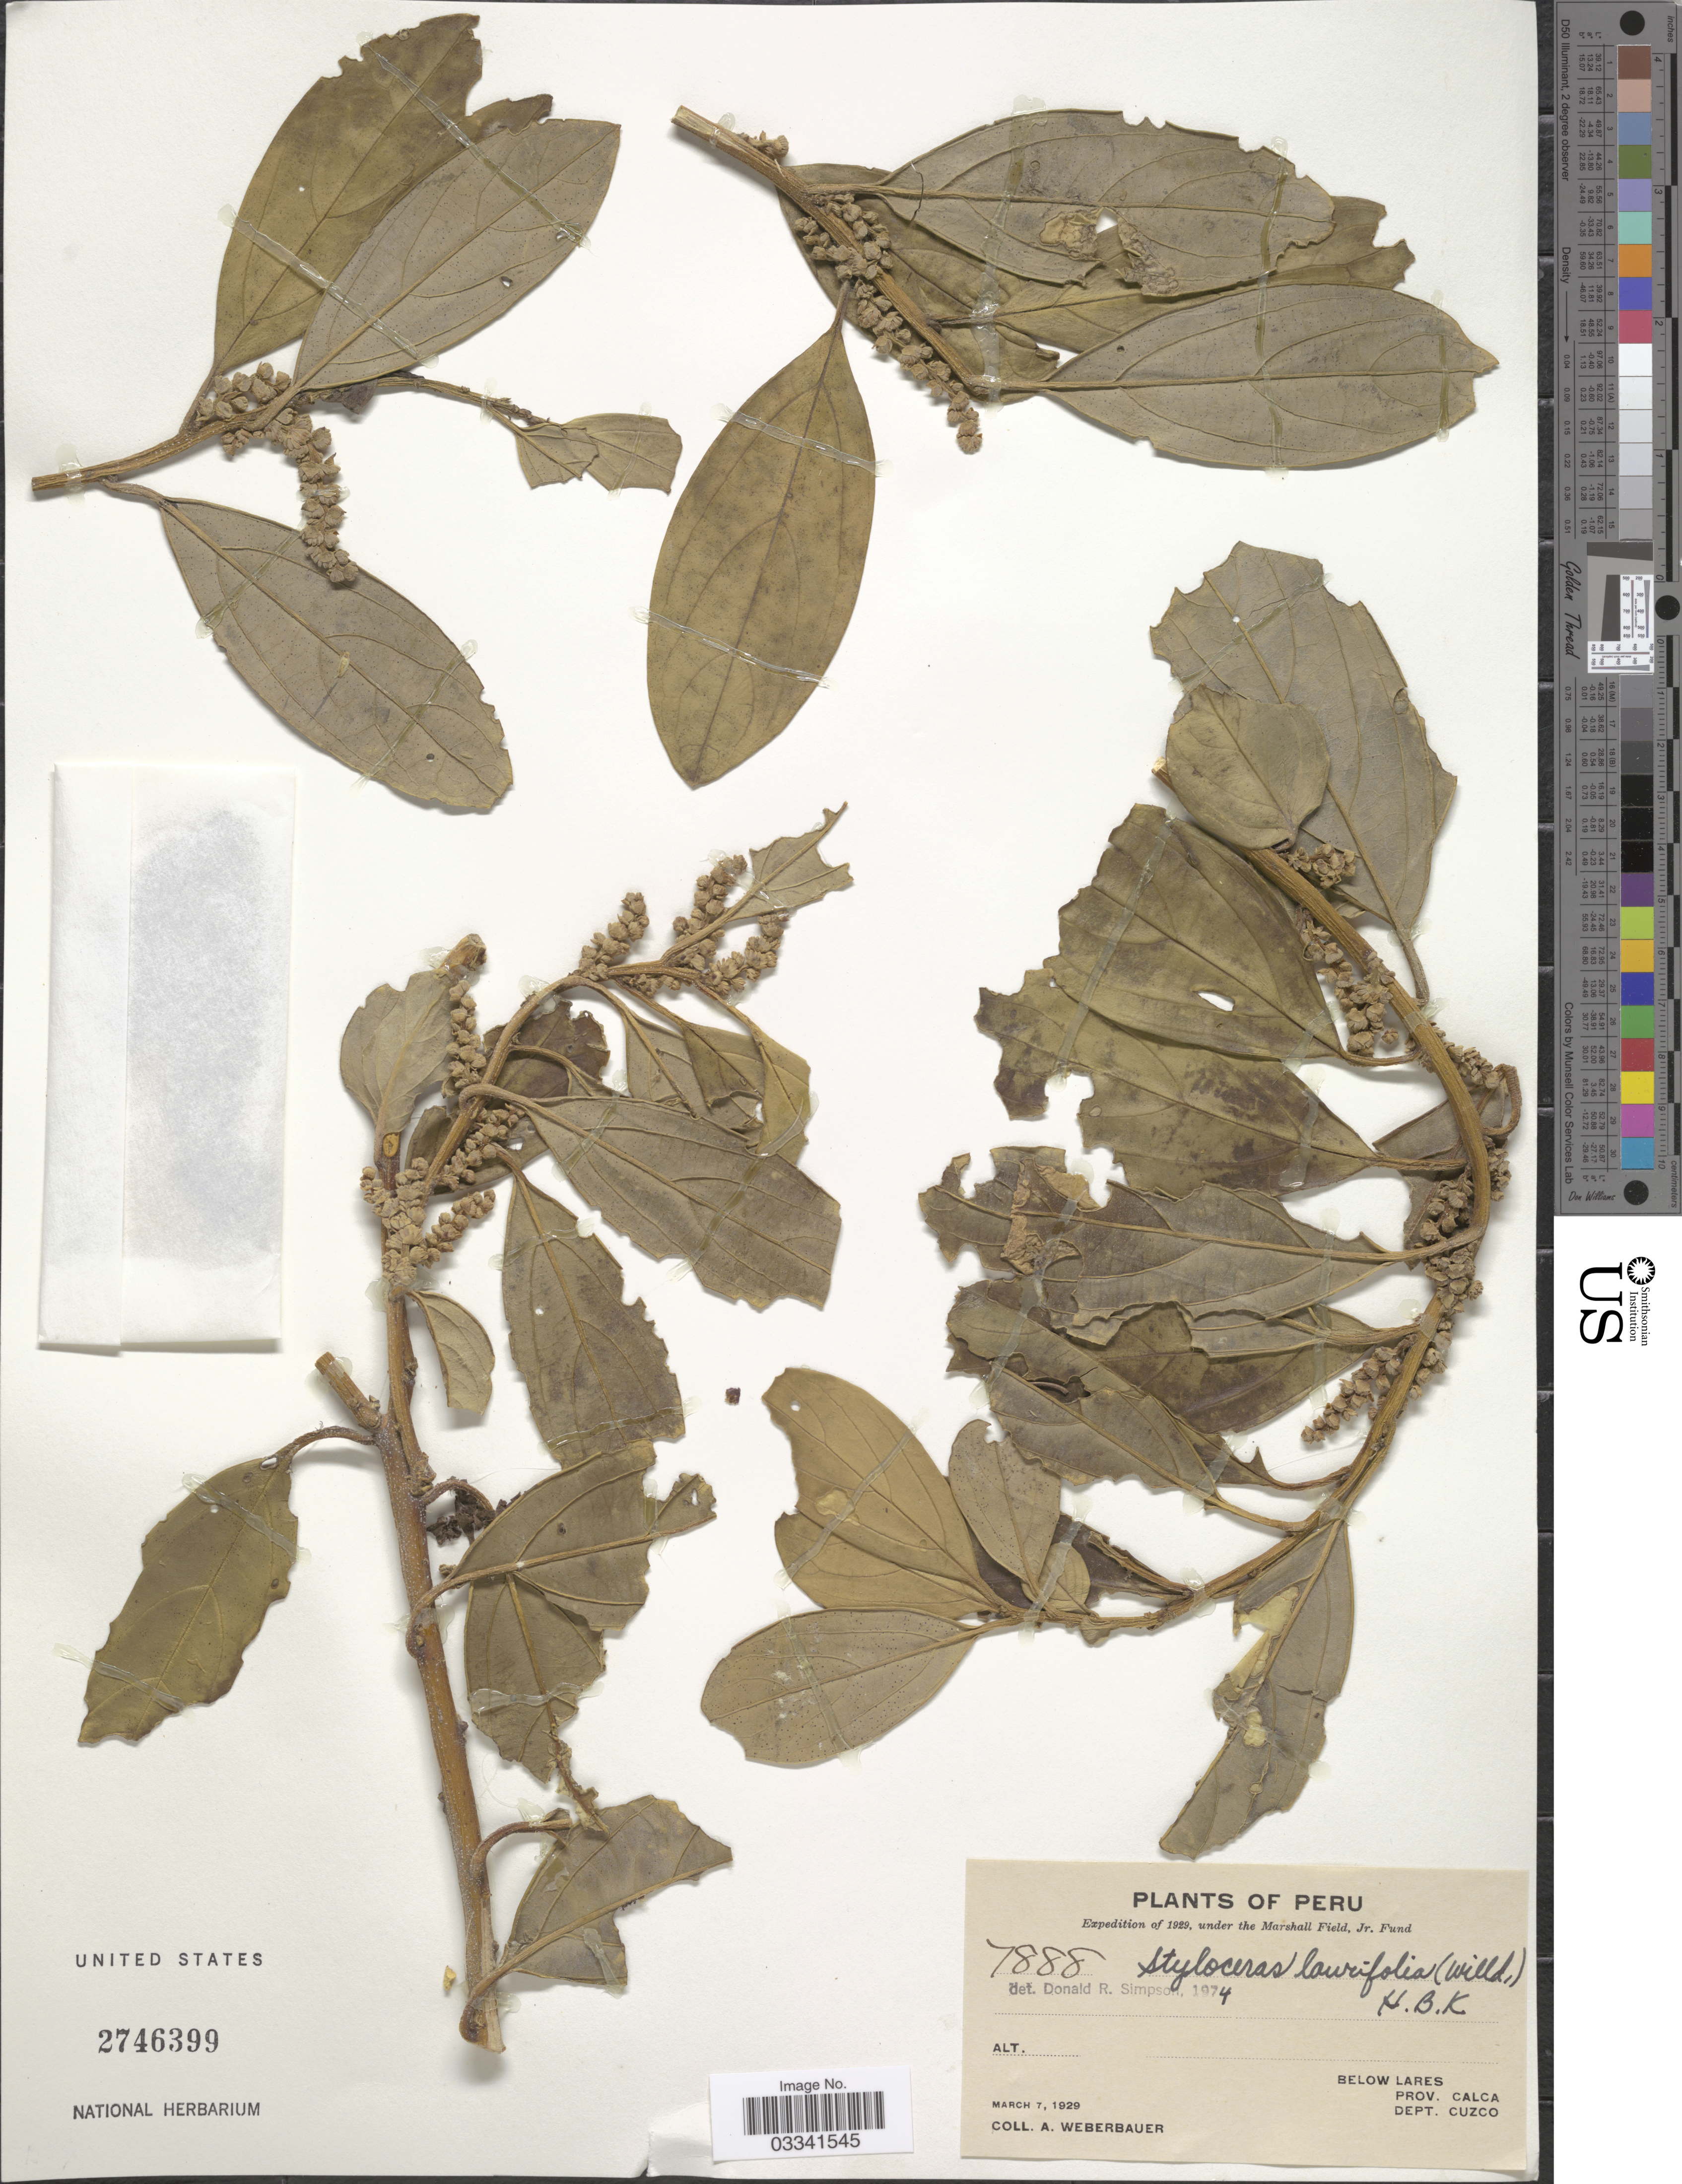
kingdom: Plantae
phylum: Tracheophyta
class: Magnoliopsida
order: Buxales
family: Buxaceae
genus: Styloceras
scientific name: Styloceras laurifolium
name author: (Willd.) Kunth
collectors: A. Weberbauer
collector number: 7888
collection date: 1929-03-07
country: Peru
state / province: Cusco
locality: Below Lares. Prov. Calca. Dept. Cuzco.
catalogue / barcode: US 2746399